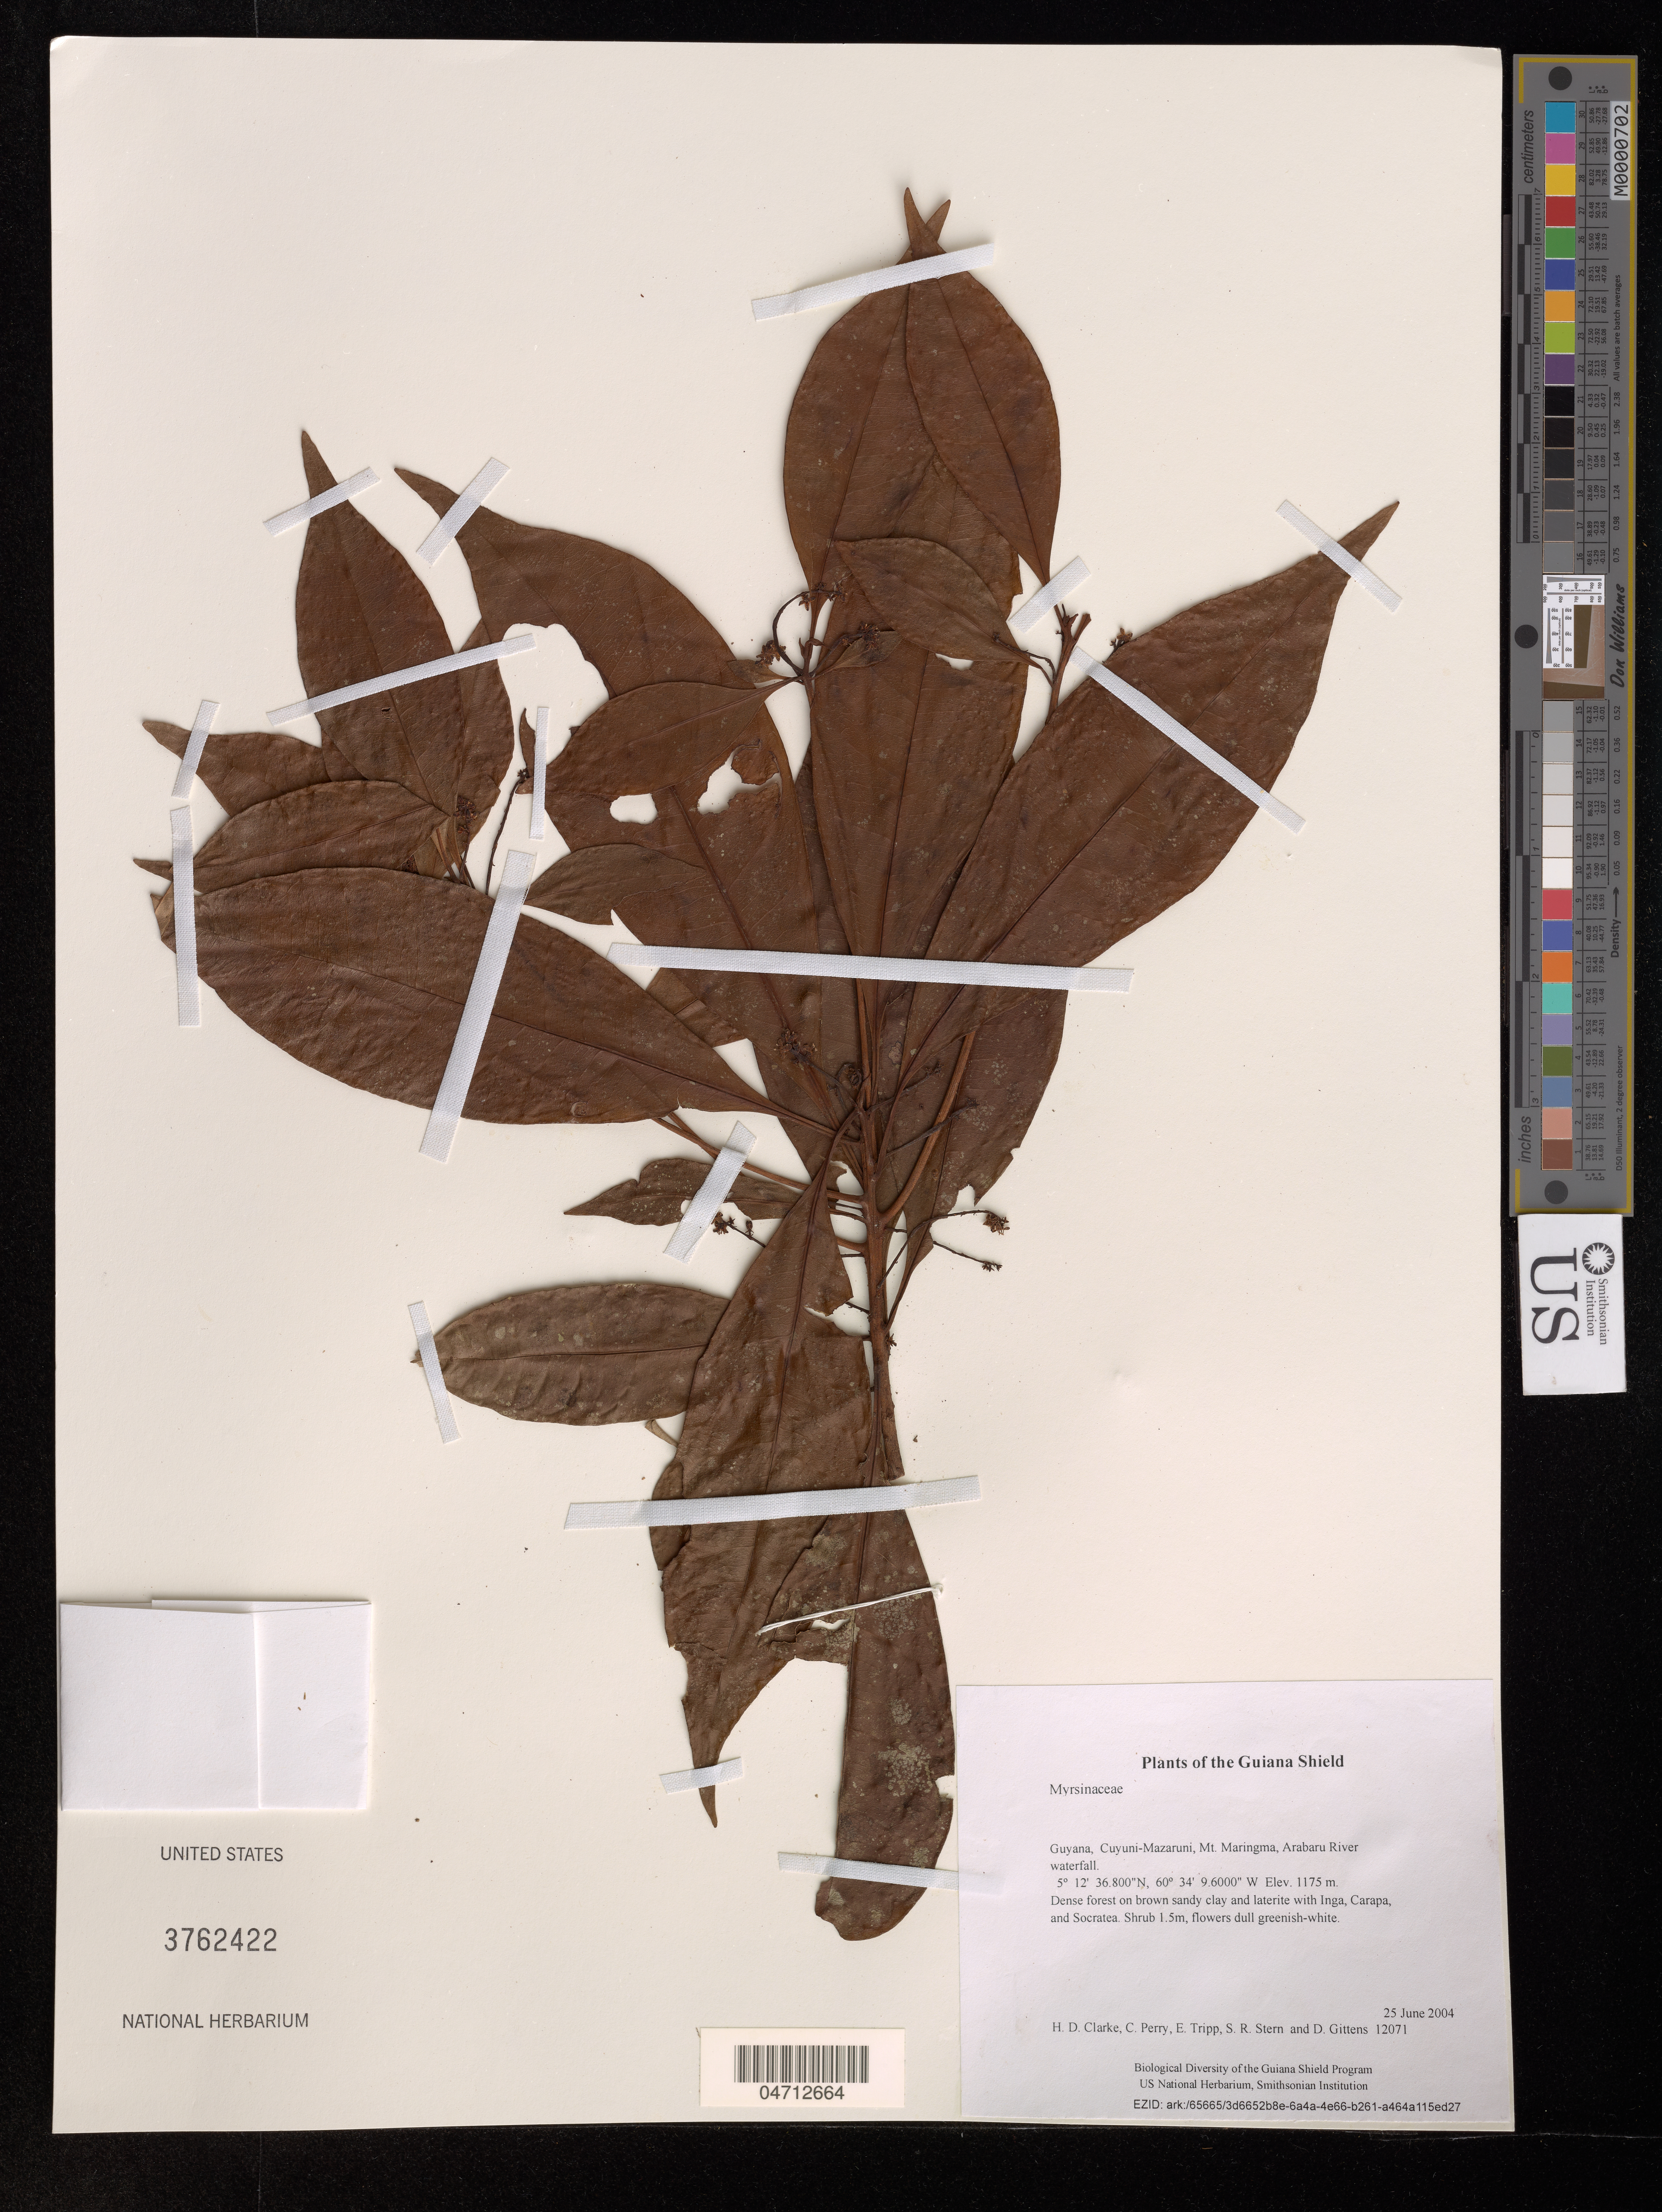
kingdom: Plantae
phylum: Tracheophyta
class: Magnoliopsida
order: Ericales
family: Primulaceae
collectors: H. D. Clarke, C. Perry, E. Tripp, S. R. Stern & D. Gittens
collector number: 12071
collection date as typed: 25 June 2004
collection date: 2004-06-25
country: Guyana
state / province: Cuyuni-Mazaruni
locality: Mt. Maringma, Arabaru River waterfall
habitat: Dense forest on brown sandy clay and laterite with Inga, Carapa, and Socratea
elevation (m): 1175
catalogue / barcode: US 3762422